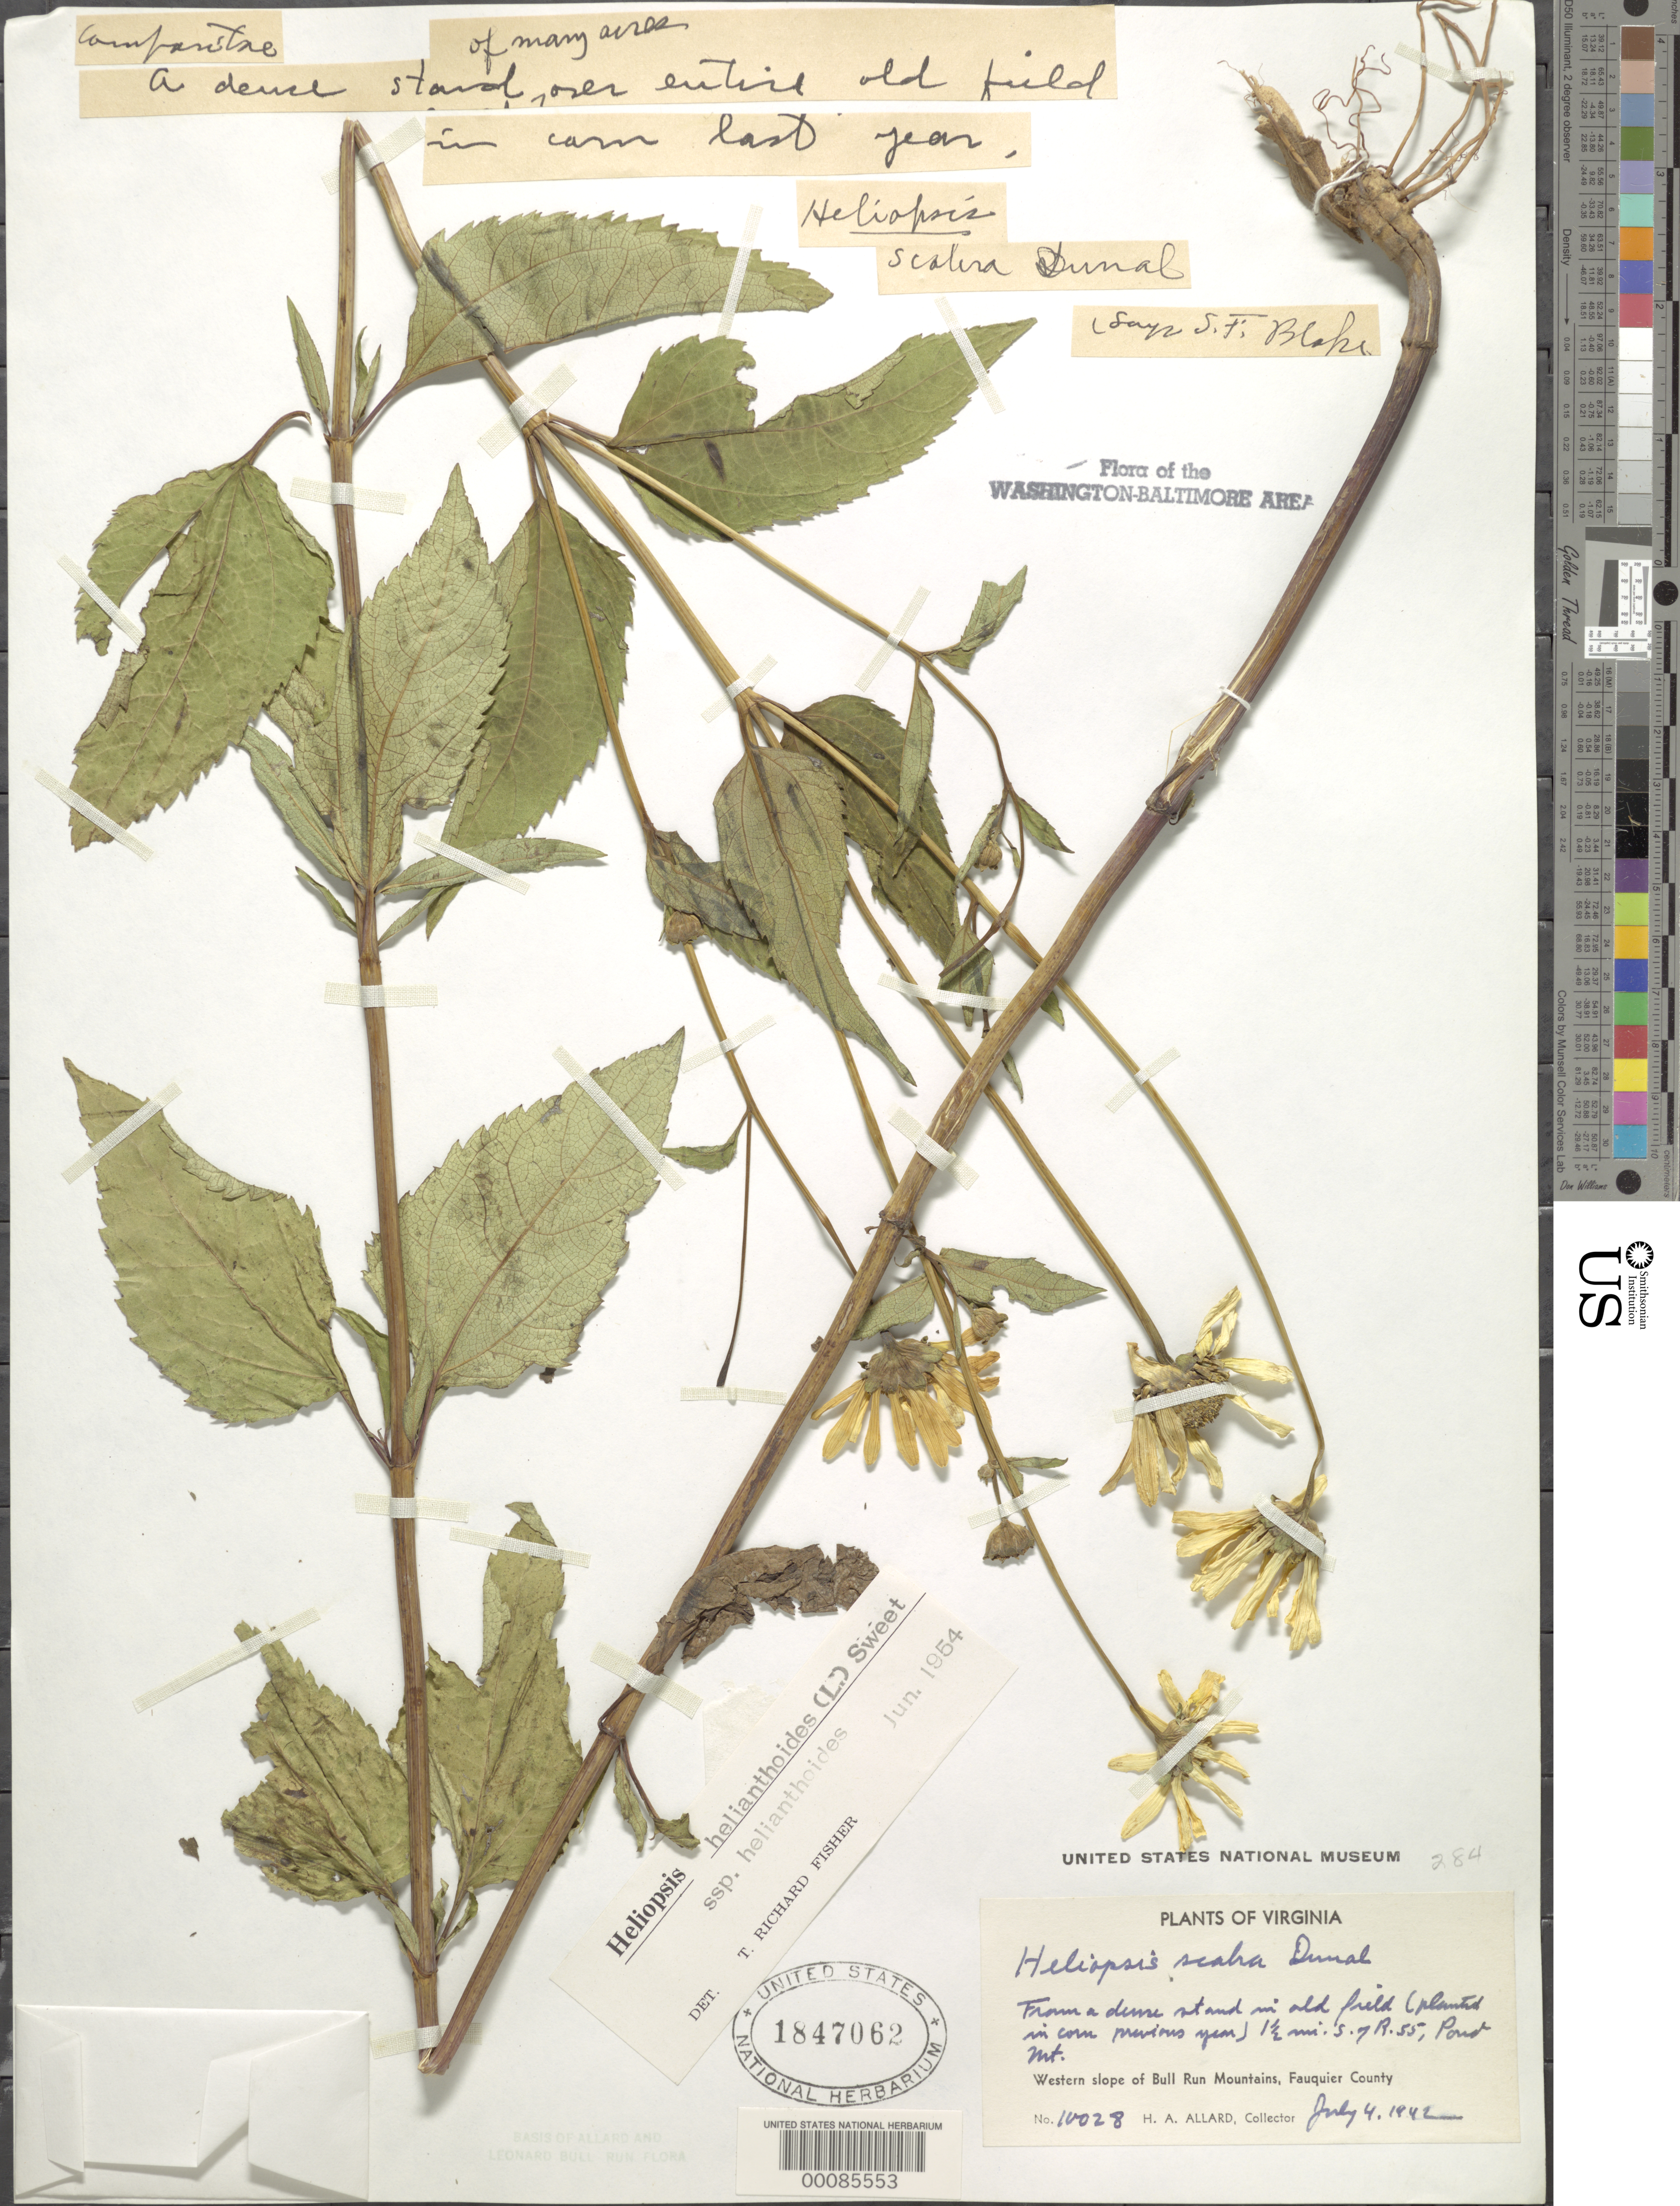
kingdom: Plantae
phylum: Tracheophyta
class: Magnoliopsida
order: Asterales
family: Asteraceae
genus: Heliopsis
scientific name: Heliopsis helianthoides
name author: (L.) Sweet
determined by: Fisher, T. R.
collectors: H. A. Allard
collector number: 10028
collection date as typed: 04 Jul 1942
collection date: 1942-07-04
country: United States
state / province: Virginia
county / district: Fauquier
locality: South of Rt. 55 Pond Mountain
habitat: Old field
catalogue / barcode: US 1847062